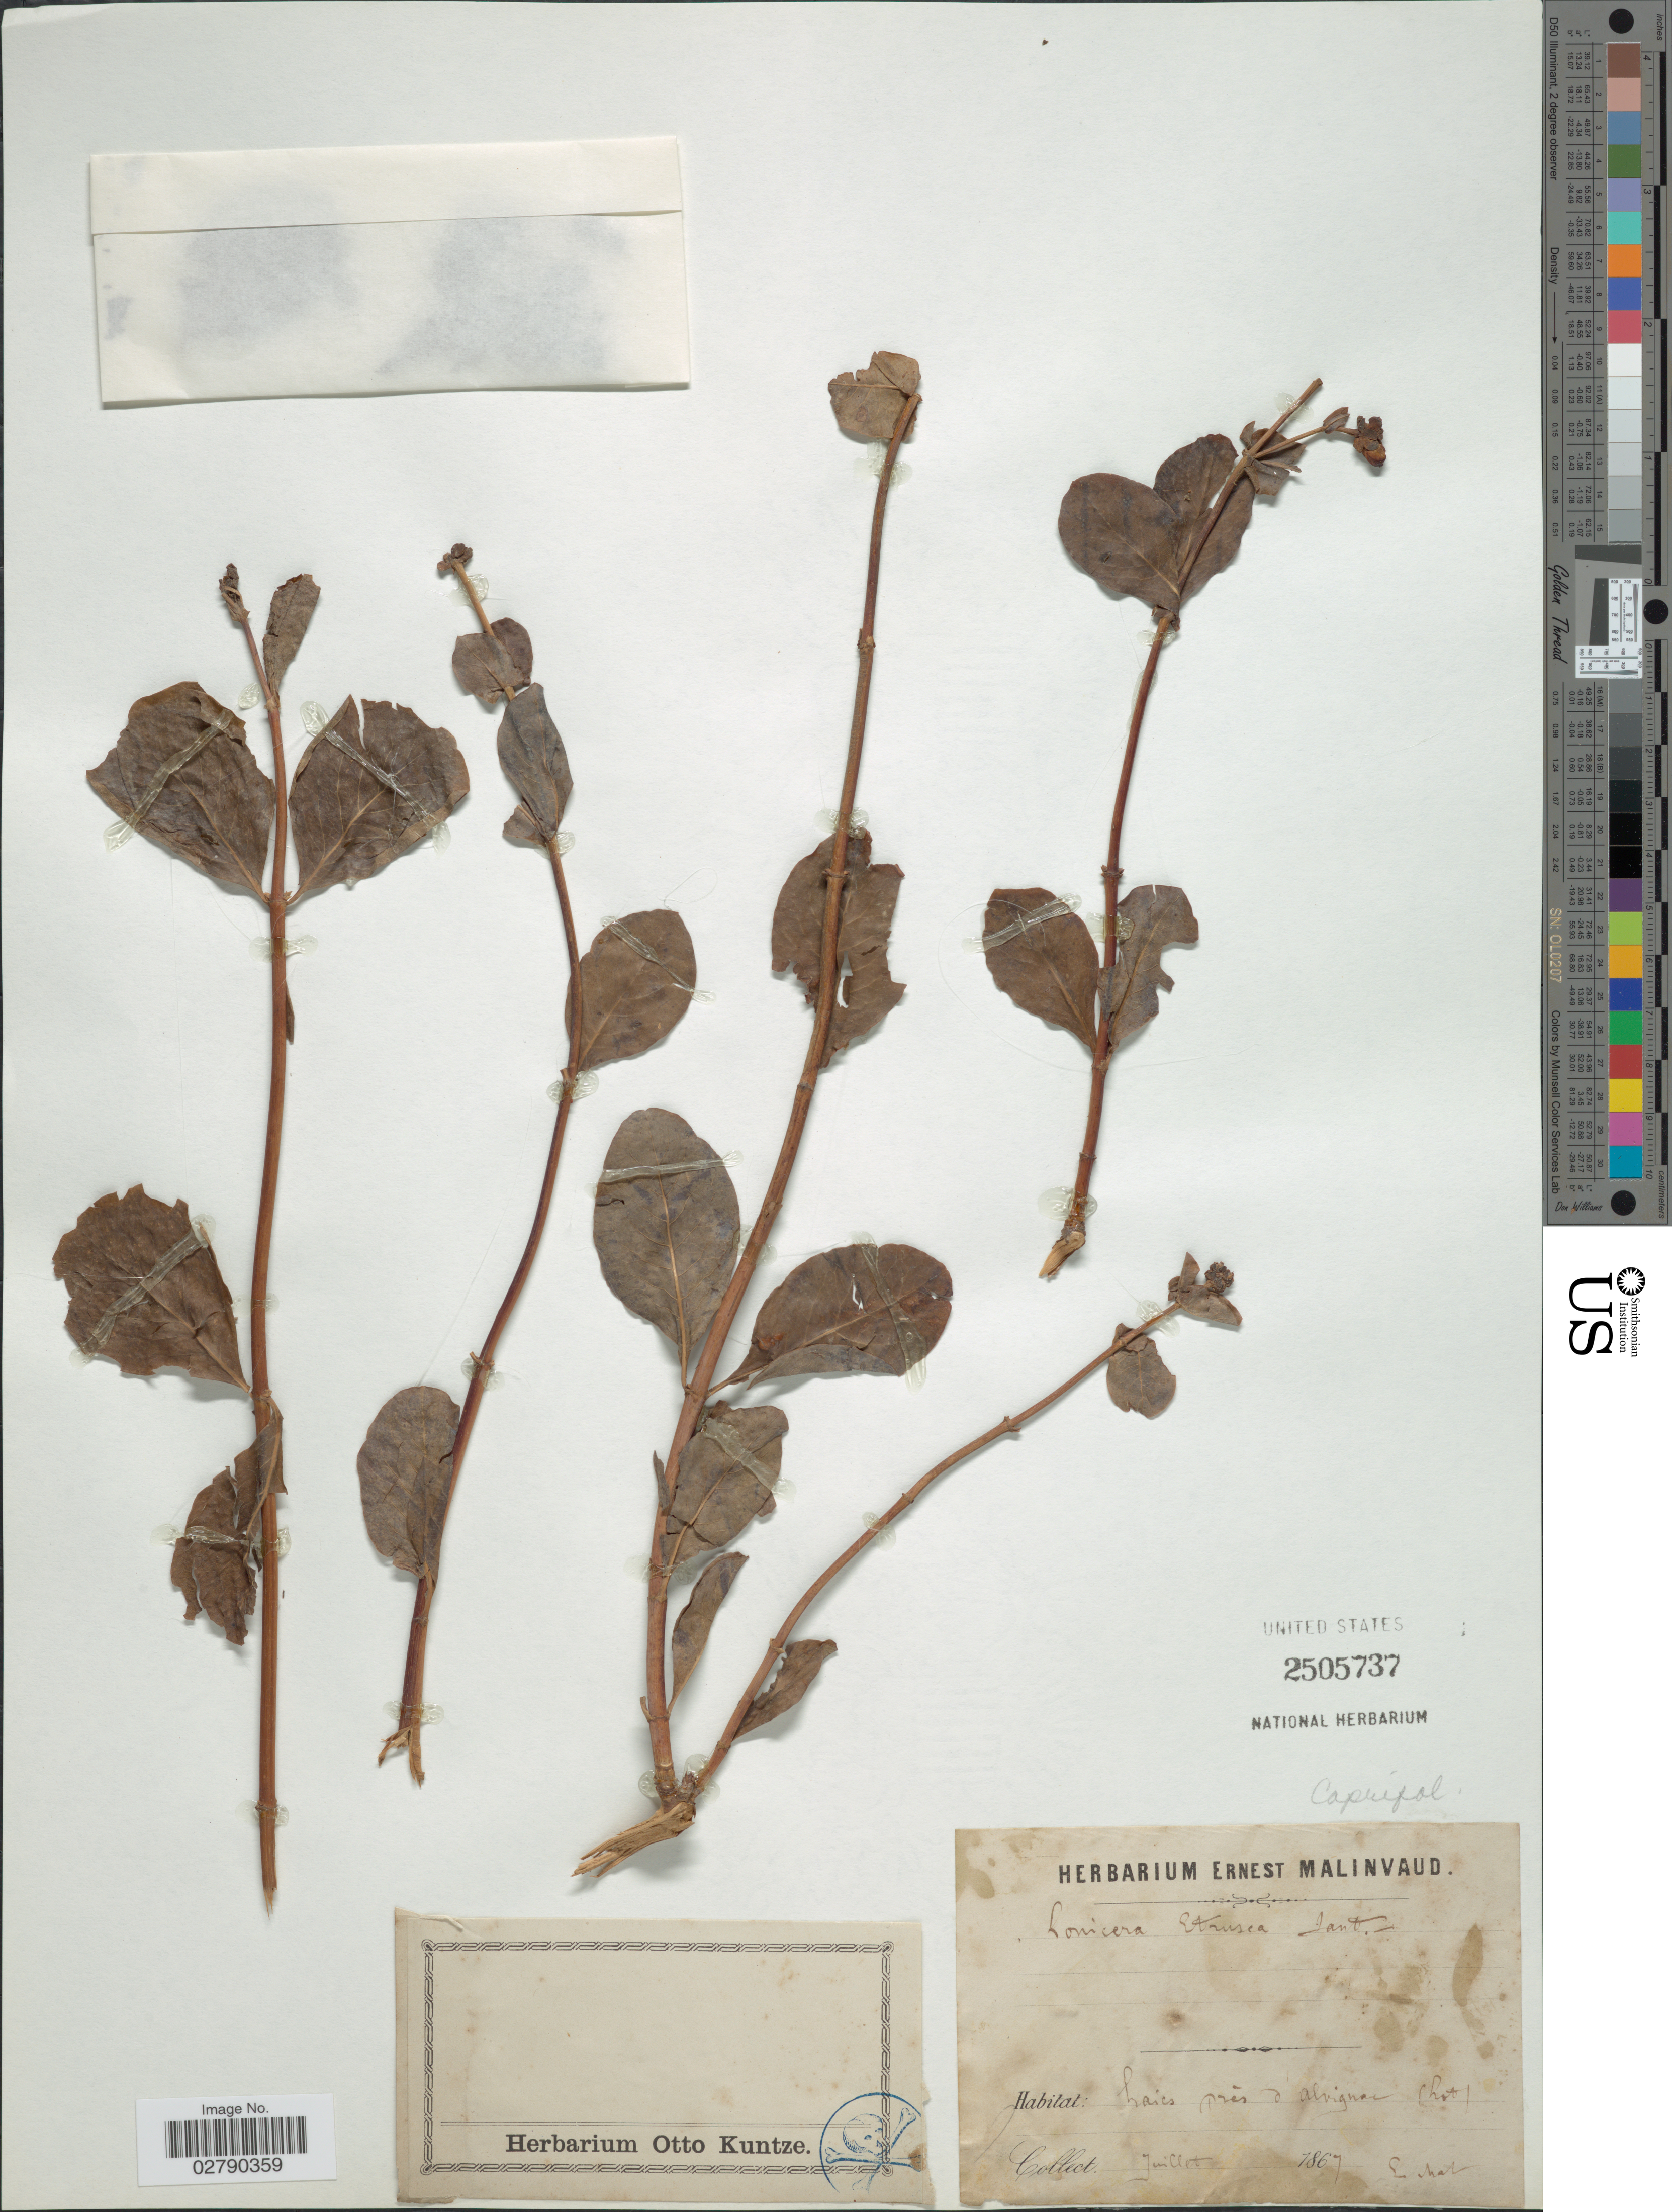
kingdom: Plantae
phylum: Tracheophyta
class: Magnoliopsida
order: Dipsacales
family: Caprifoliaceae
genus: Lonicera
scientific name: Lonicera etrusca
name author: Santi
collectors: E. Malinvaud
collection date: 1867-07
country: France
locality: Haies prés d alvignar (hot).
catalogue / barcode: US 2505737